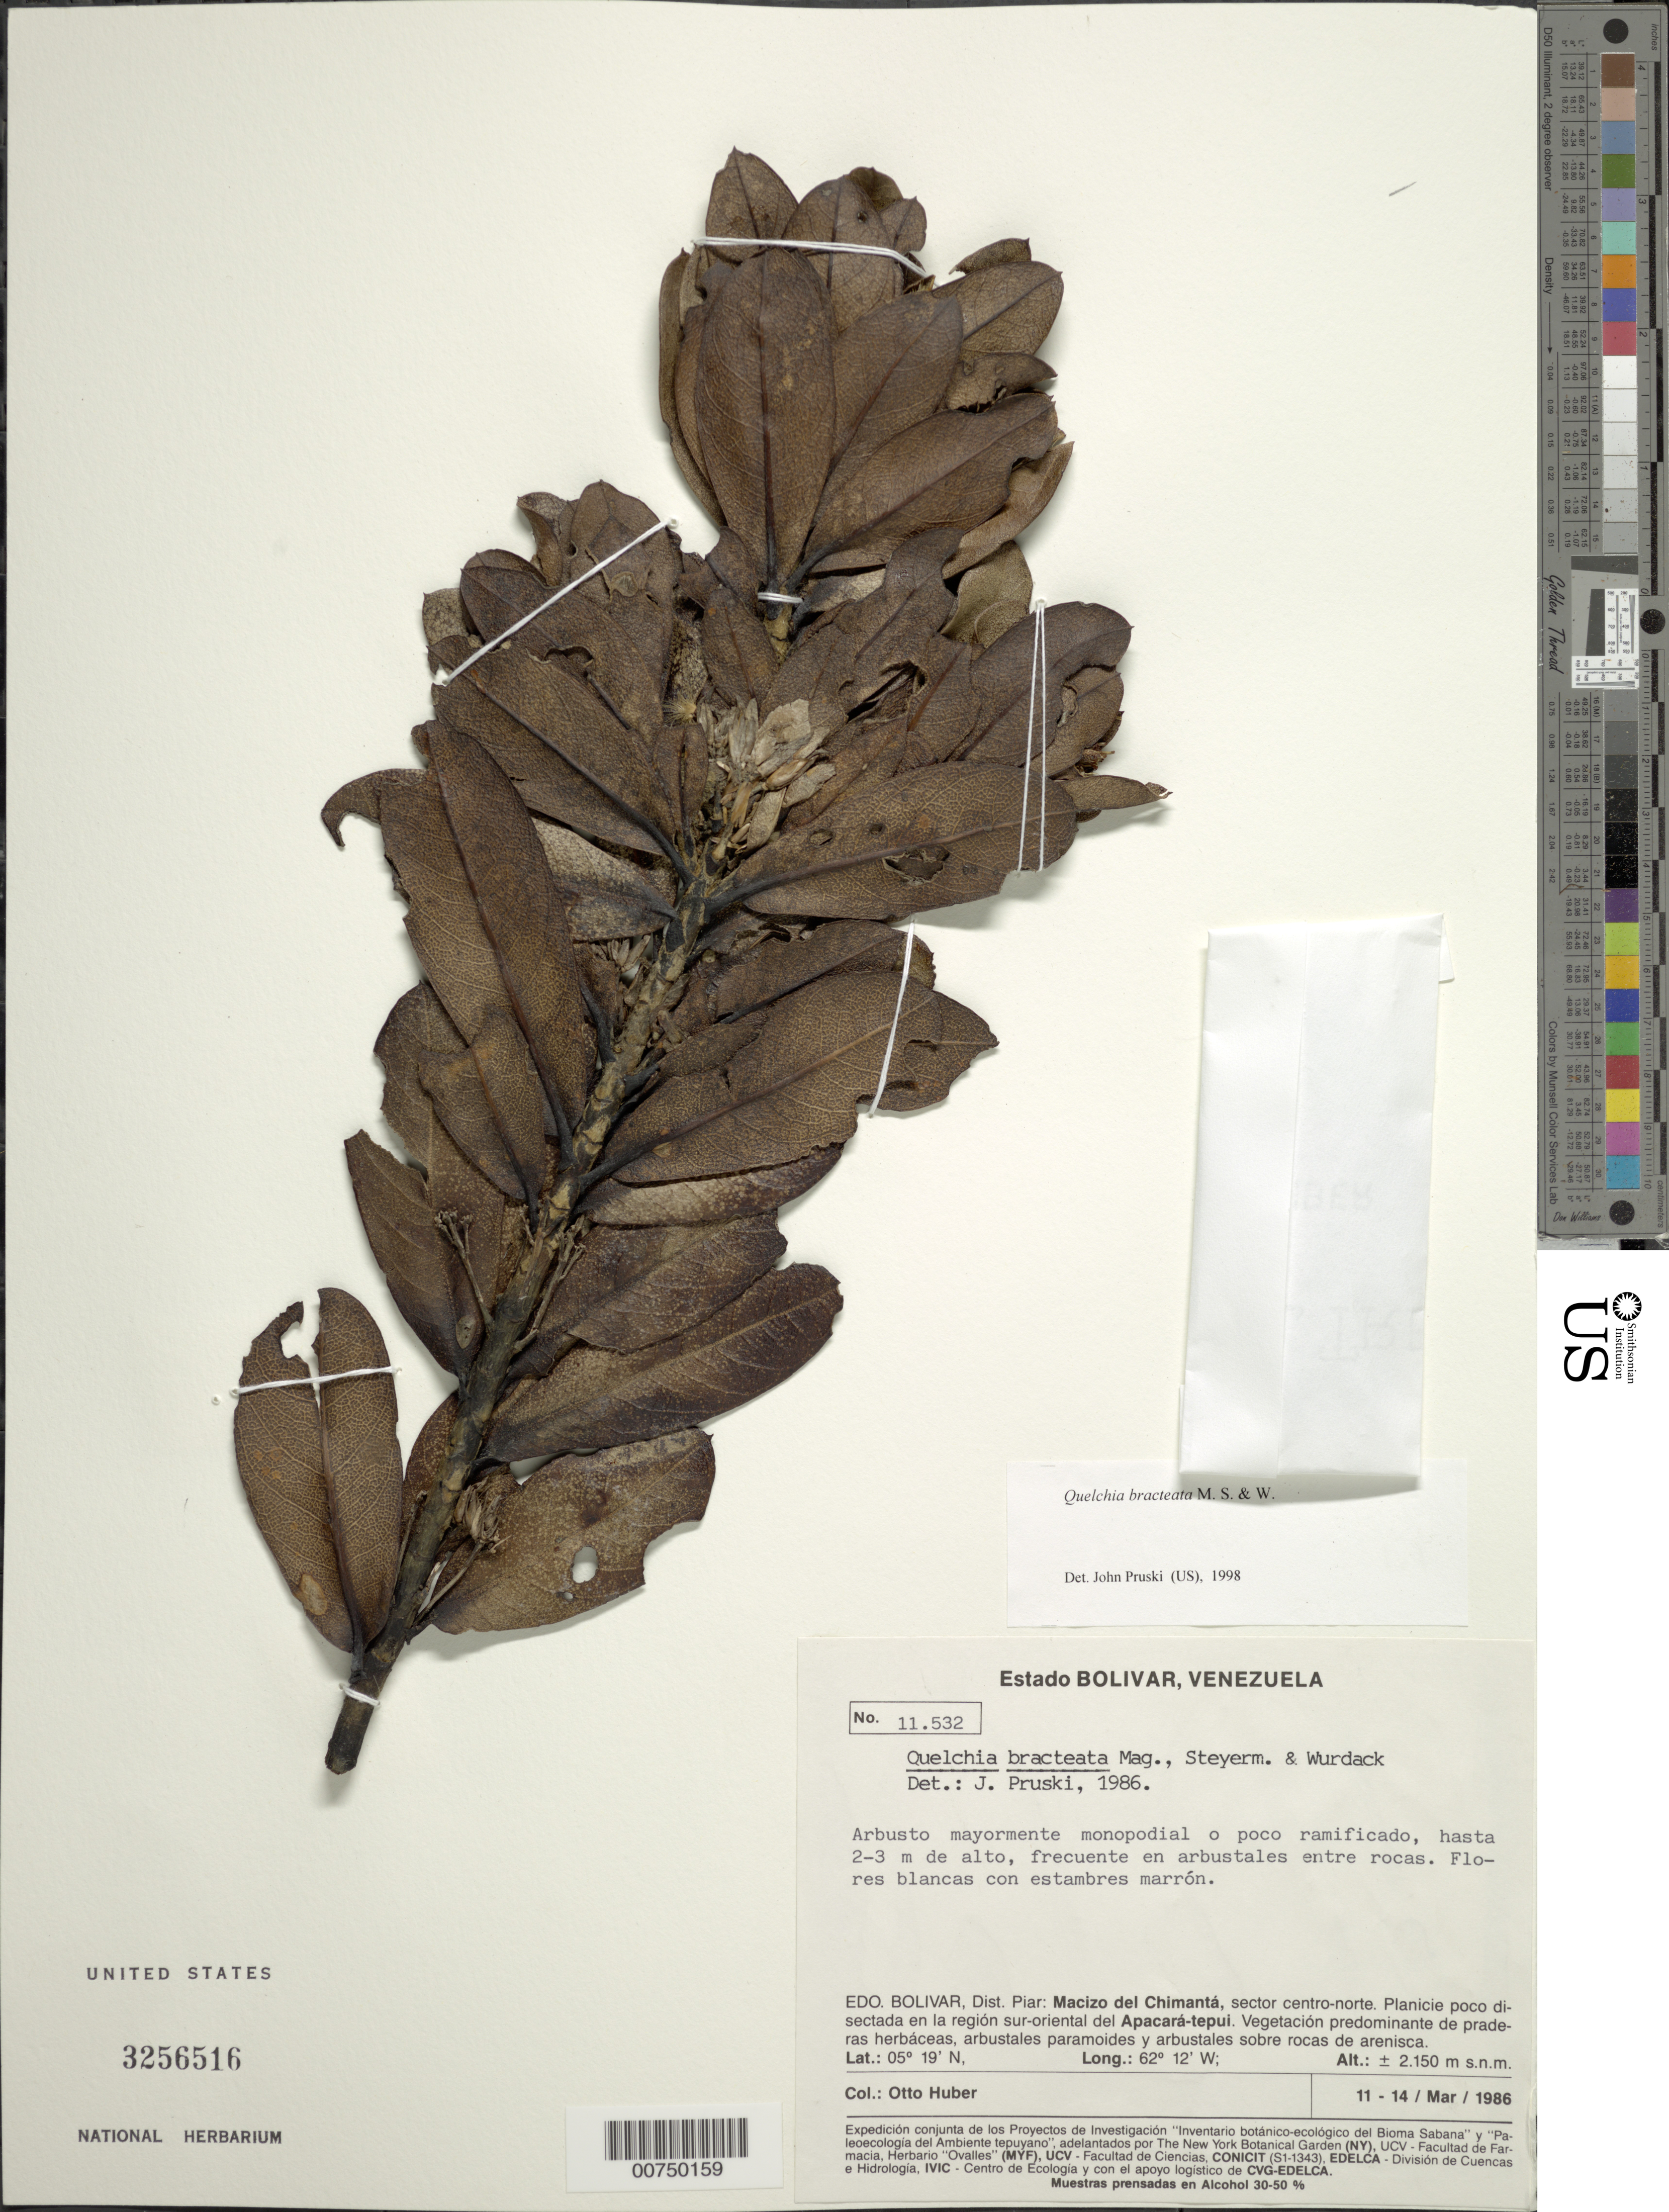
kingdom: Plantae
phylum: Tracheophyta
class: Magnoliopsida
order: Asterales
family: Asteraceae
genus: Quelchia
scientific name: Quelchia bracteata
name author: Maguire et al.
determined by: Pruski, J. F.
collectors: O. Huber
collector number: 11532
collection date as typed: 11-Mar-86 to 14-Mar-86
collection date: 1986-03-11/1986-03-14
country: Venezuela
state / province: Bolívar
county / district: Piar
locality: Macizo del Chimantá, sector centro-norte, sur-oriental del Apacará-tepuí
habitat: Arbustales entre rocas. Planicie poco disectada de veg predominante de praderas herbaceas, arbustales paramoides y arbustales sobre roca de arenisca.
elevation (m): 2150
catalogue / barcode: US 3256516